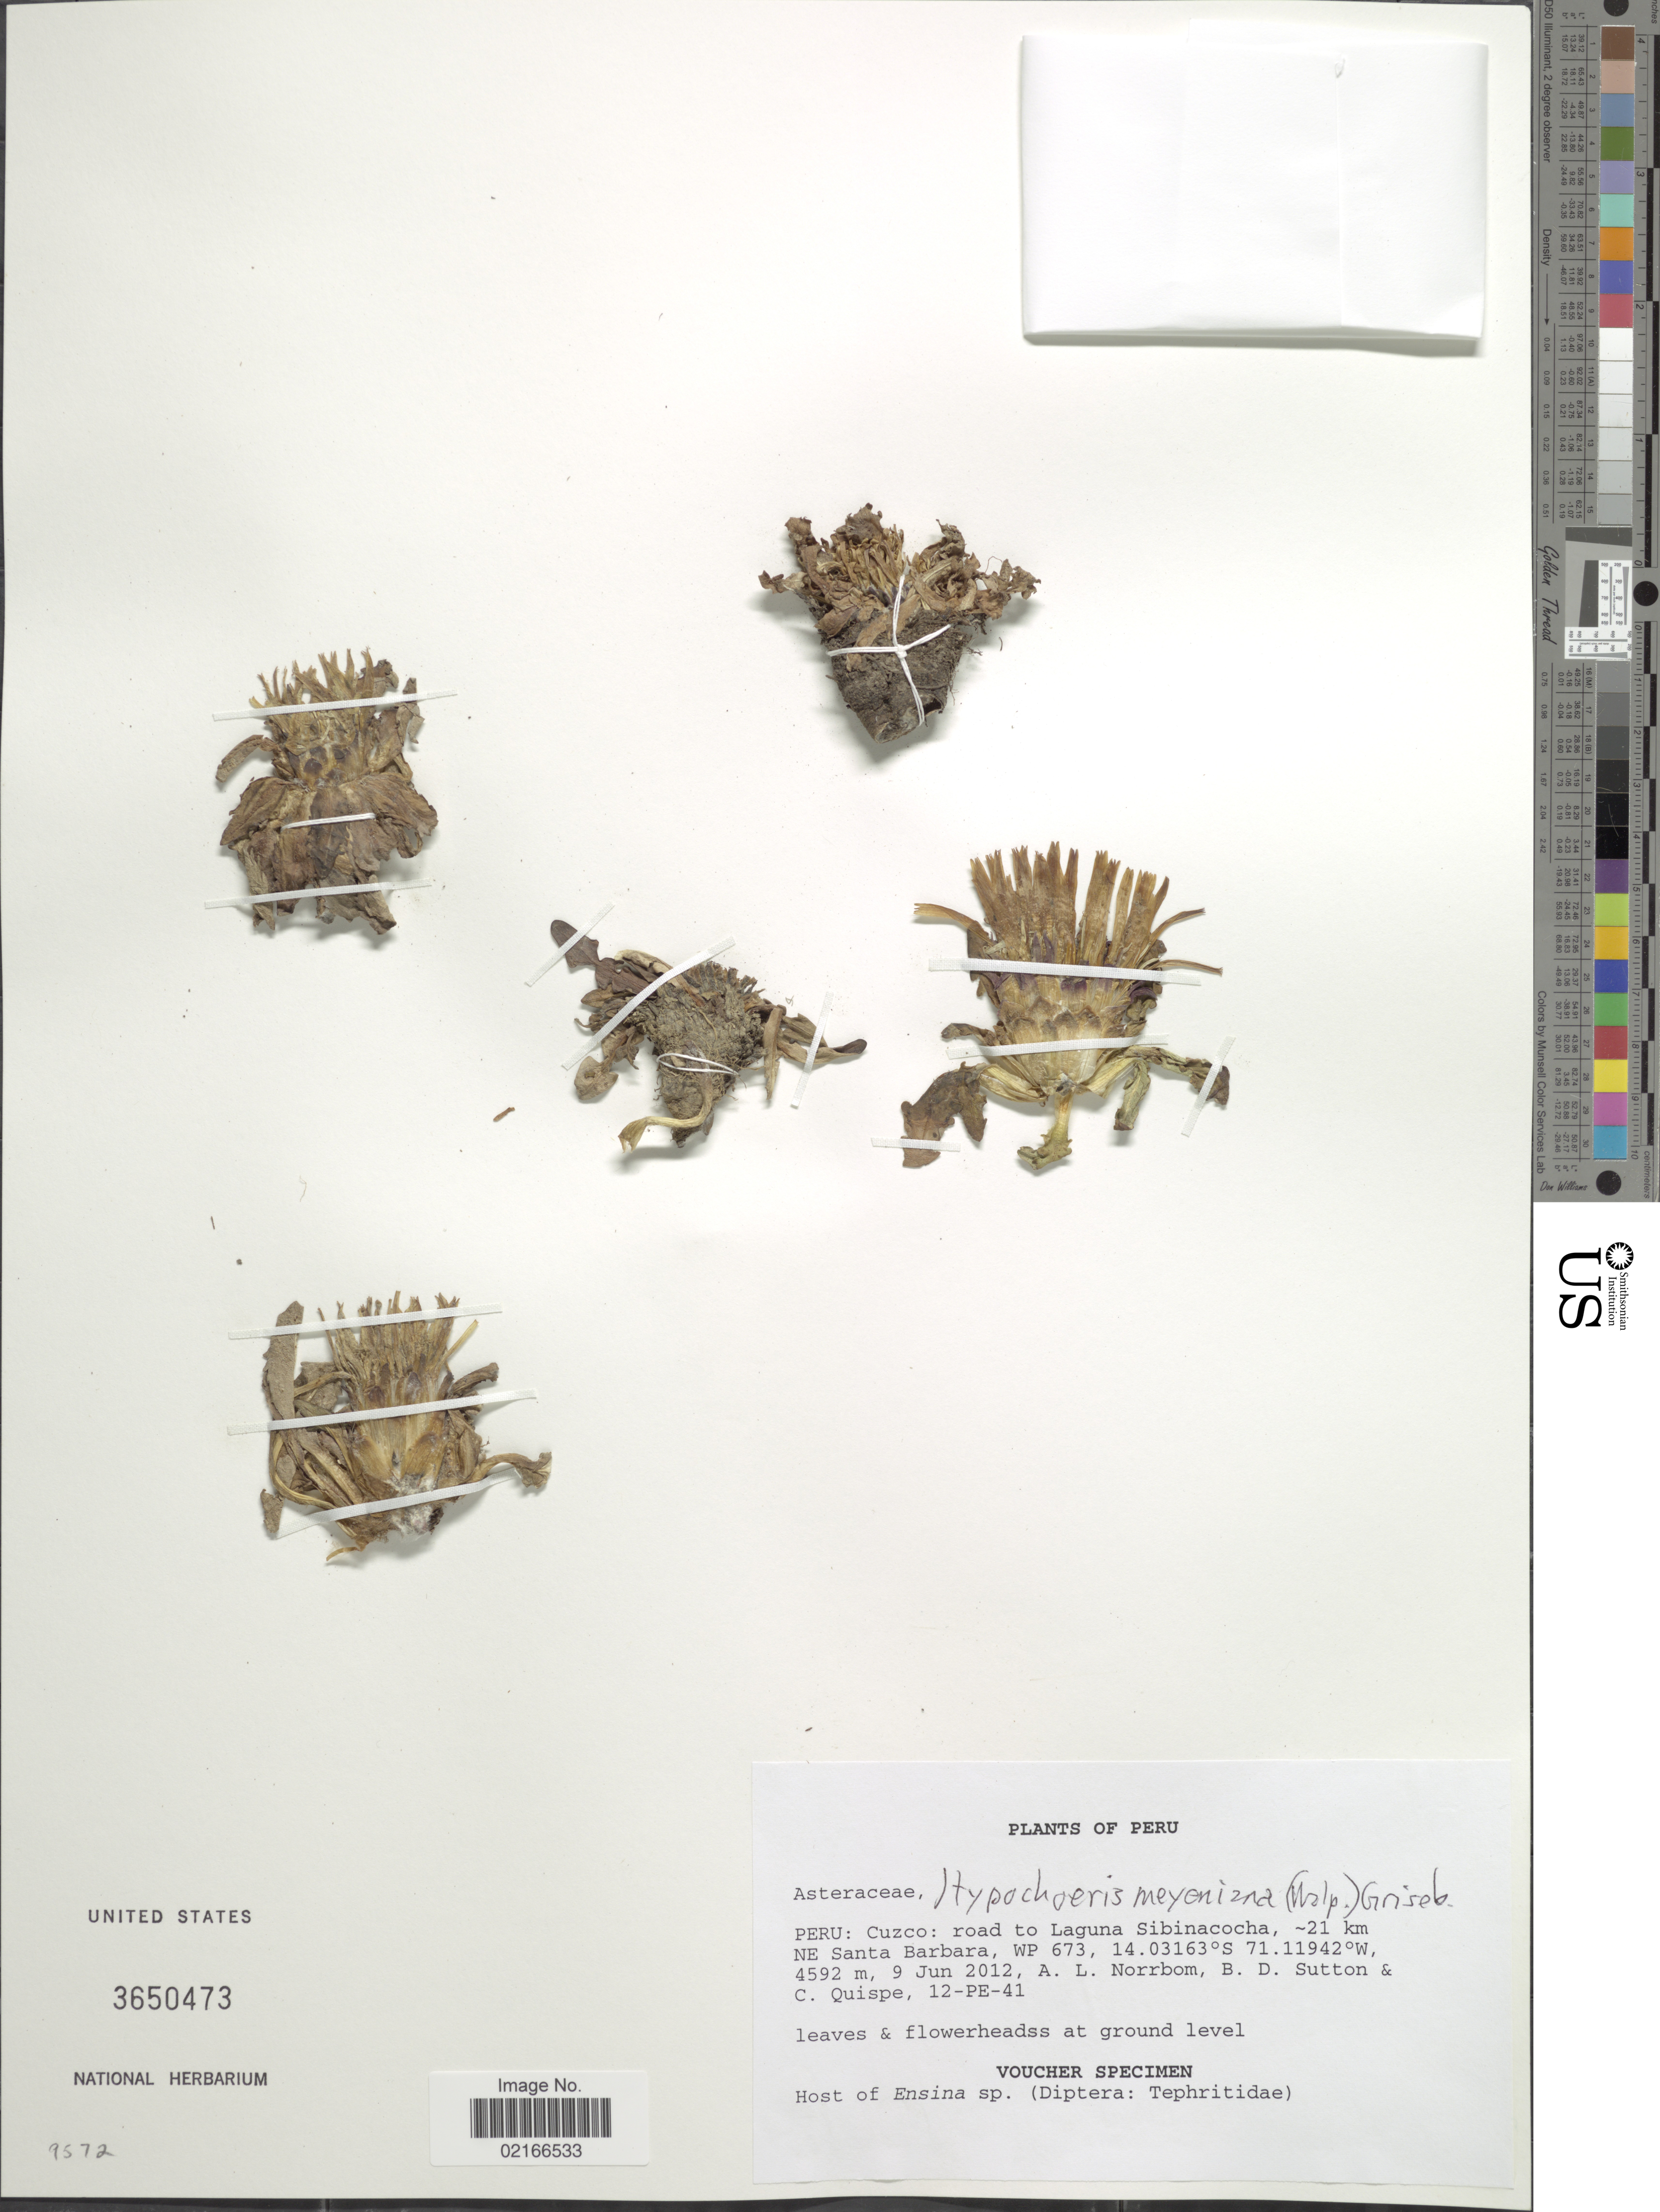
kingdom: Plantae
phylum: Tracheophyta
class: Magnoliopsida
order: Asterales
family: Asteraceae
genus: Hypochaeris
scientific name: Hypochaeris meyeniana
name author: (Walp.) Benth. & Hook. f. ex Griseb.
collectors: A. L. Norrbom, B. Sutton & C. Quispe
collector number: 12-PE-41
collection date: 2012-06-09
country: Peru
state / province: Cusco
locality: Road to Laguna Sibinacocha, ~21 km NE Santa Barbara, WP 673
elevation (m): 4592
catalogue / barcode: US 3650473